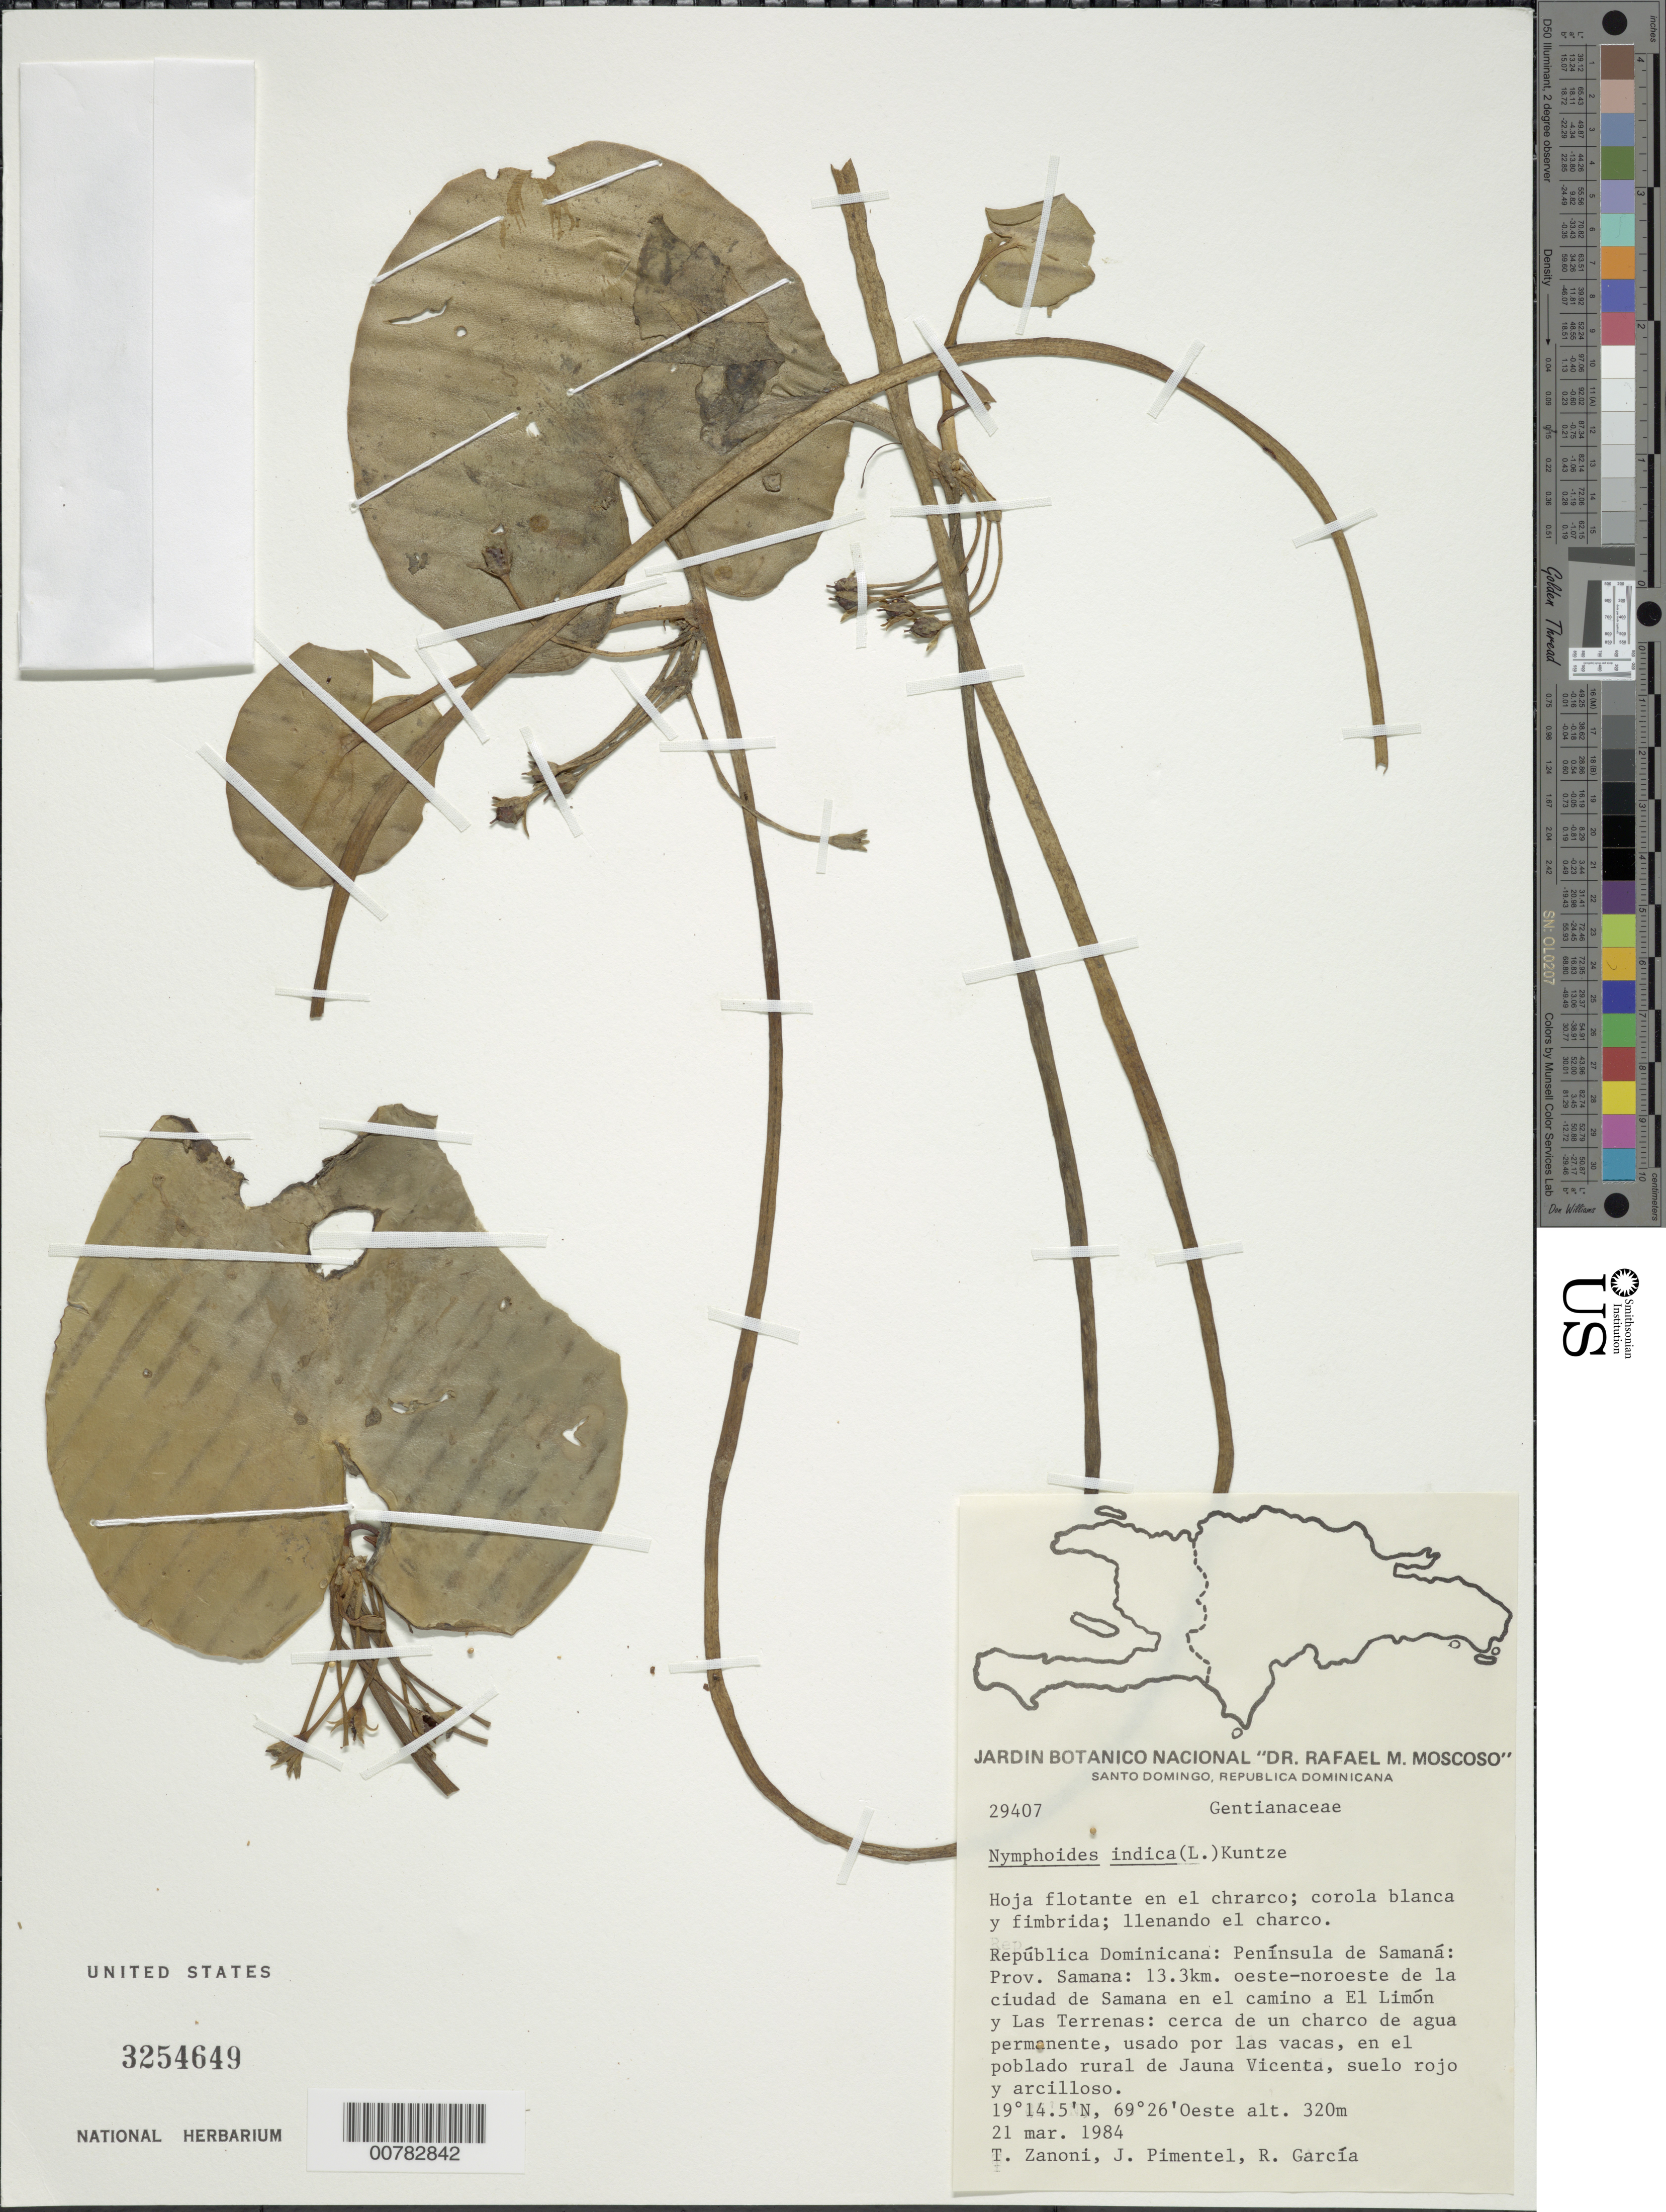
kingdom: Plantae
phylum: Tracheophyta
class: Magnoliopsida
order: Asterales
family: Menyanthaceae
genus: Nymphoides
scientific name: Nymphoides indica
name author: (L.) Kuntze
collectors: T. A. Zanoni, J. Pimentel & R. G. García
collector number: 29407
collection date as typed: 21 Mar 1984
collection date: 1984-03-21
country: Dominican Republic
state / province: Samana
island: Hispaniola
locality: Samana Peninsula, 13.3 km west-northeast of Samana city, in road to El Limón and Las Terrenas, close to stream in rural village of Jauna Vicente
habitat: Red and clay soil.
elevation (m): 320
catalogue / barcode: US 3254649